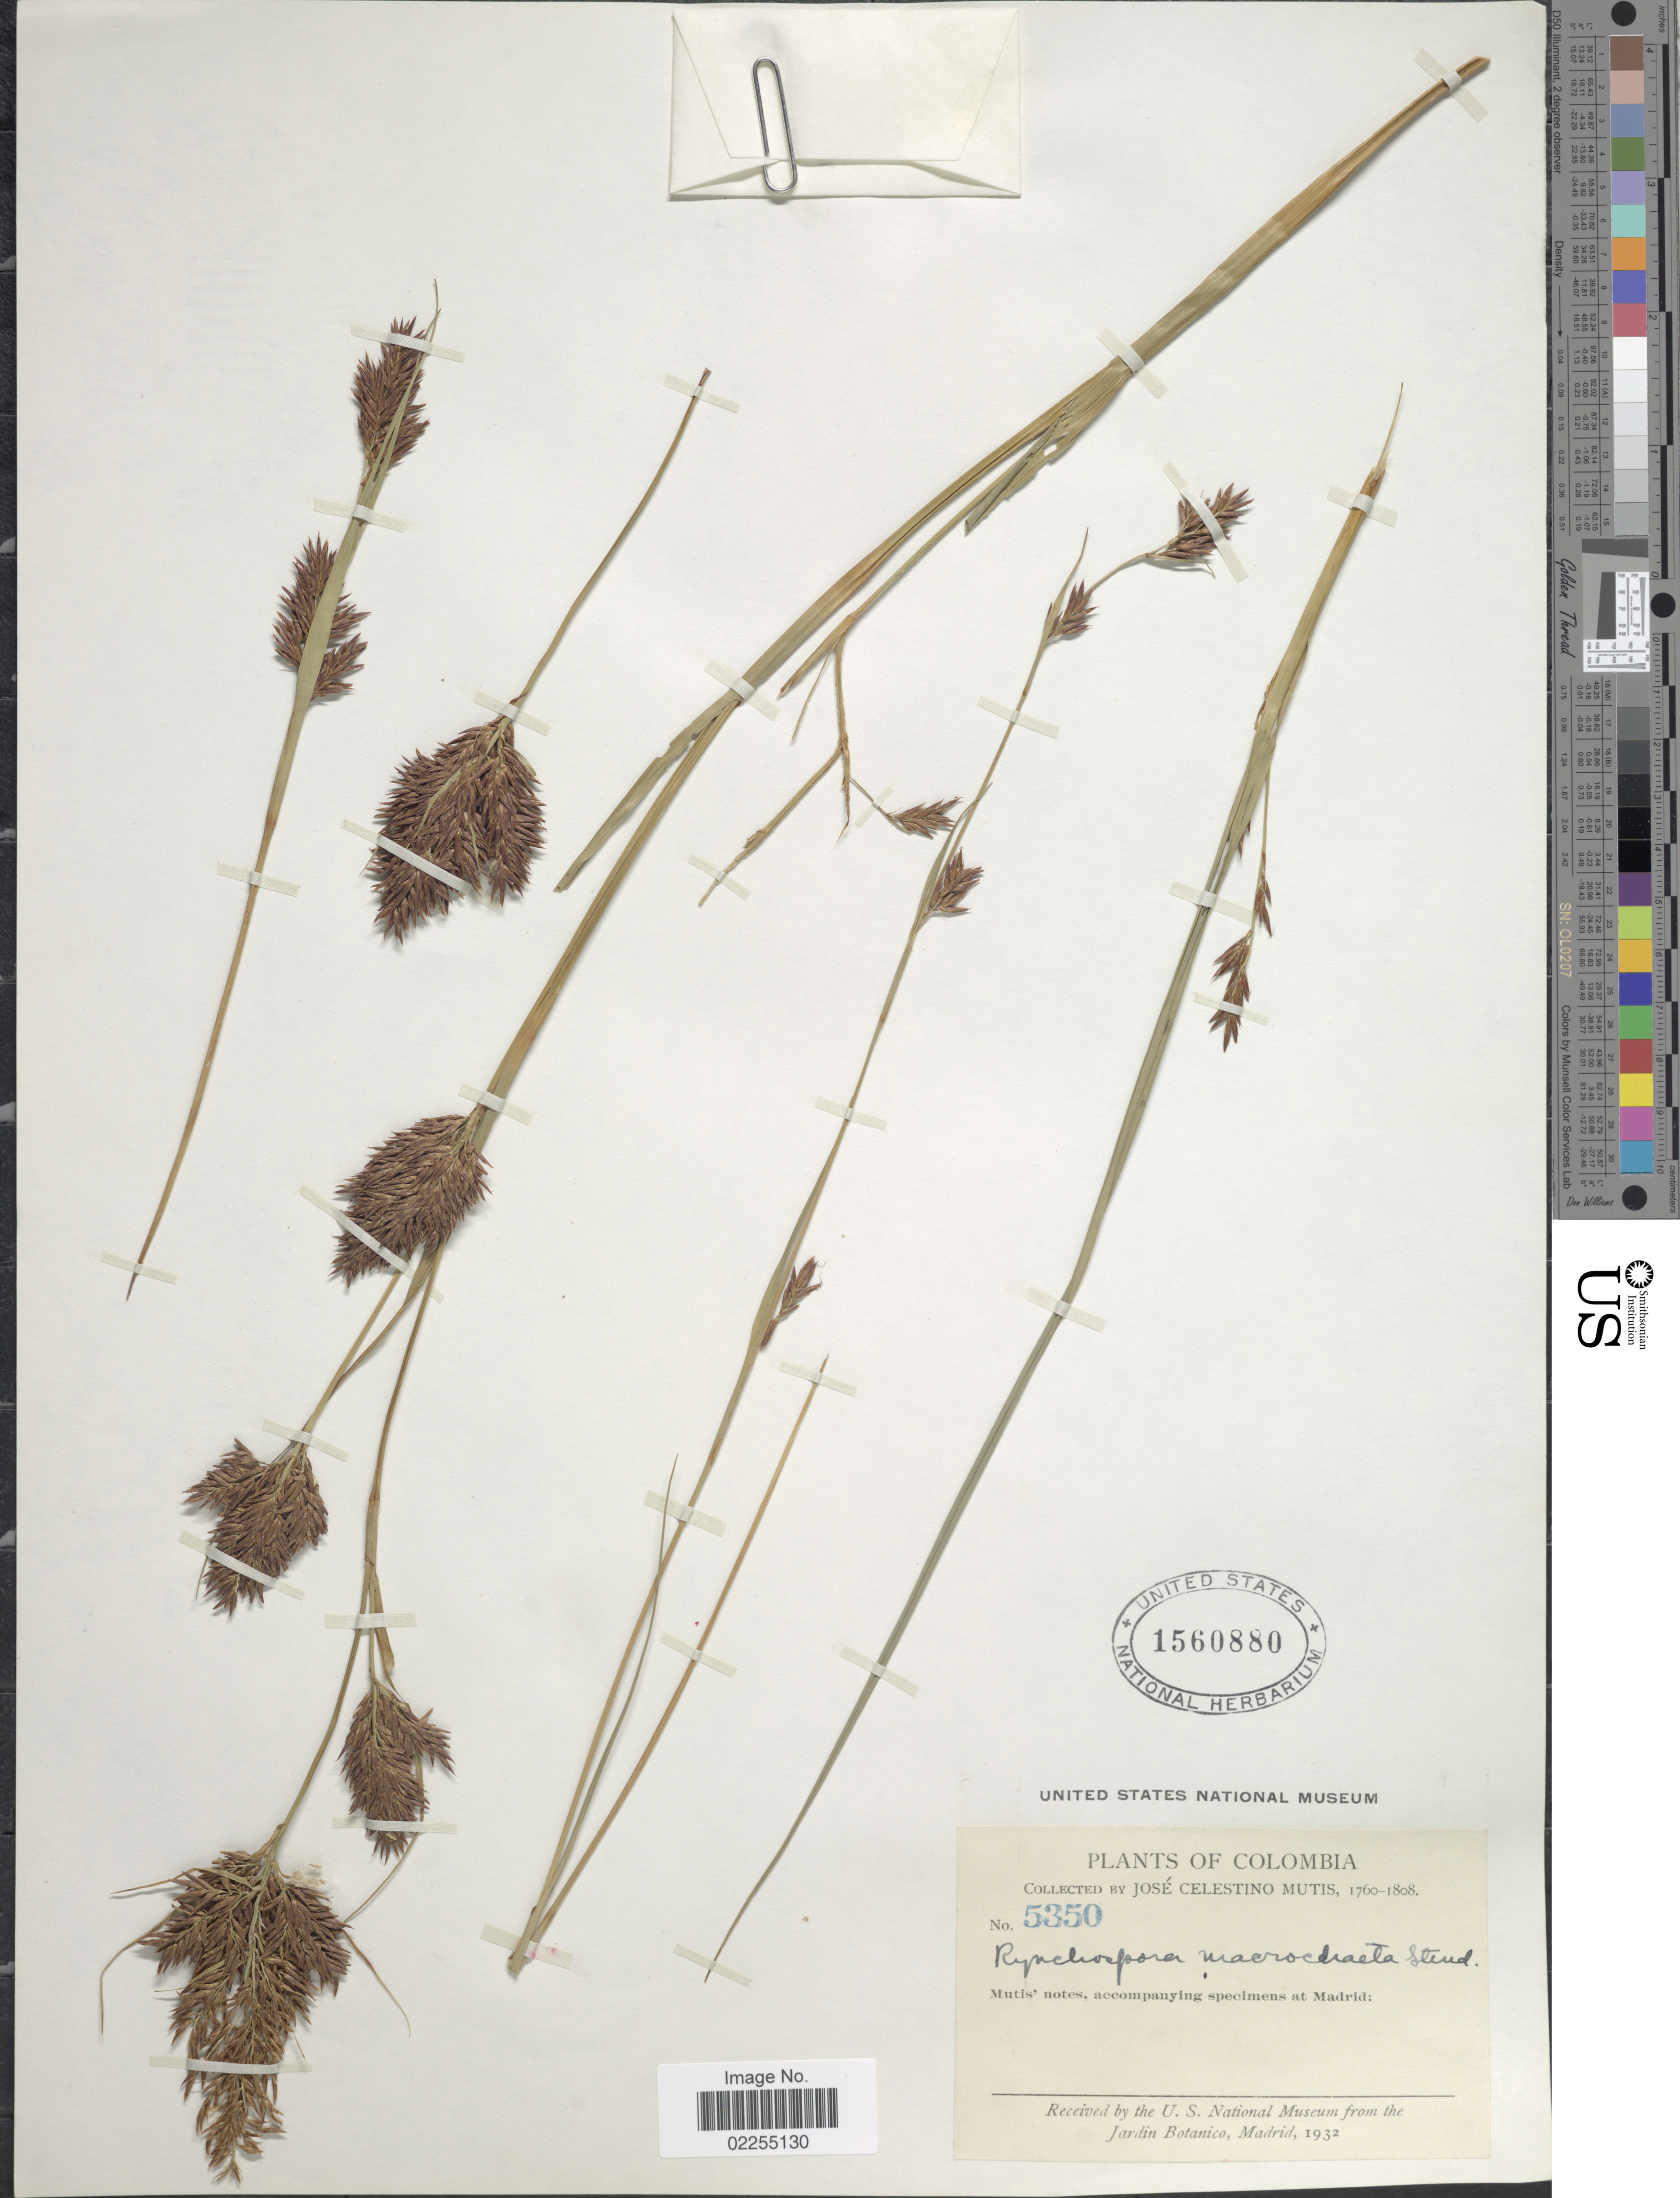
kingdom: Plantae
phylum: Tracheophyta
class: Liliopsida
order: Poales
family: Cyperaceae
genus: Rhynchospora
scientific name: Rhynchospora macrochaeta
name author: Steud. ex Boeckeler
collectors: J. C. B. Mutis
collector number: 5350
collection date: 1760/1808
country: Colombia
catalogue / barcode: US 1560880